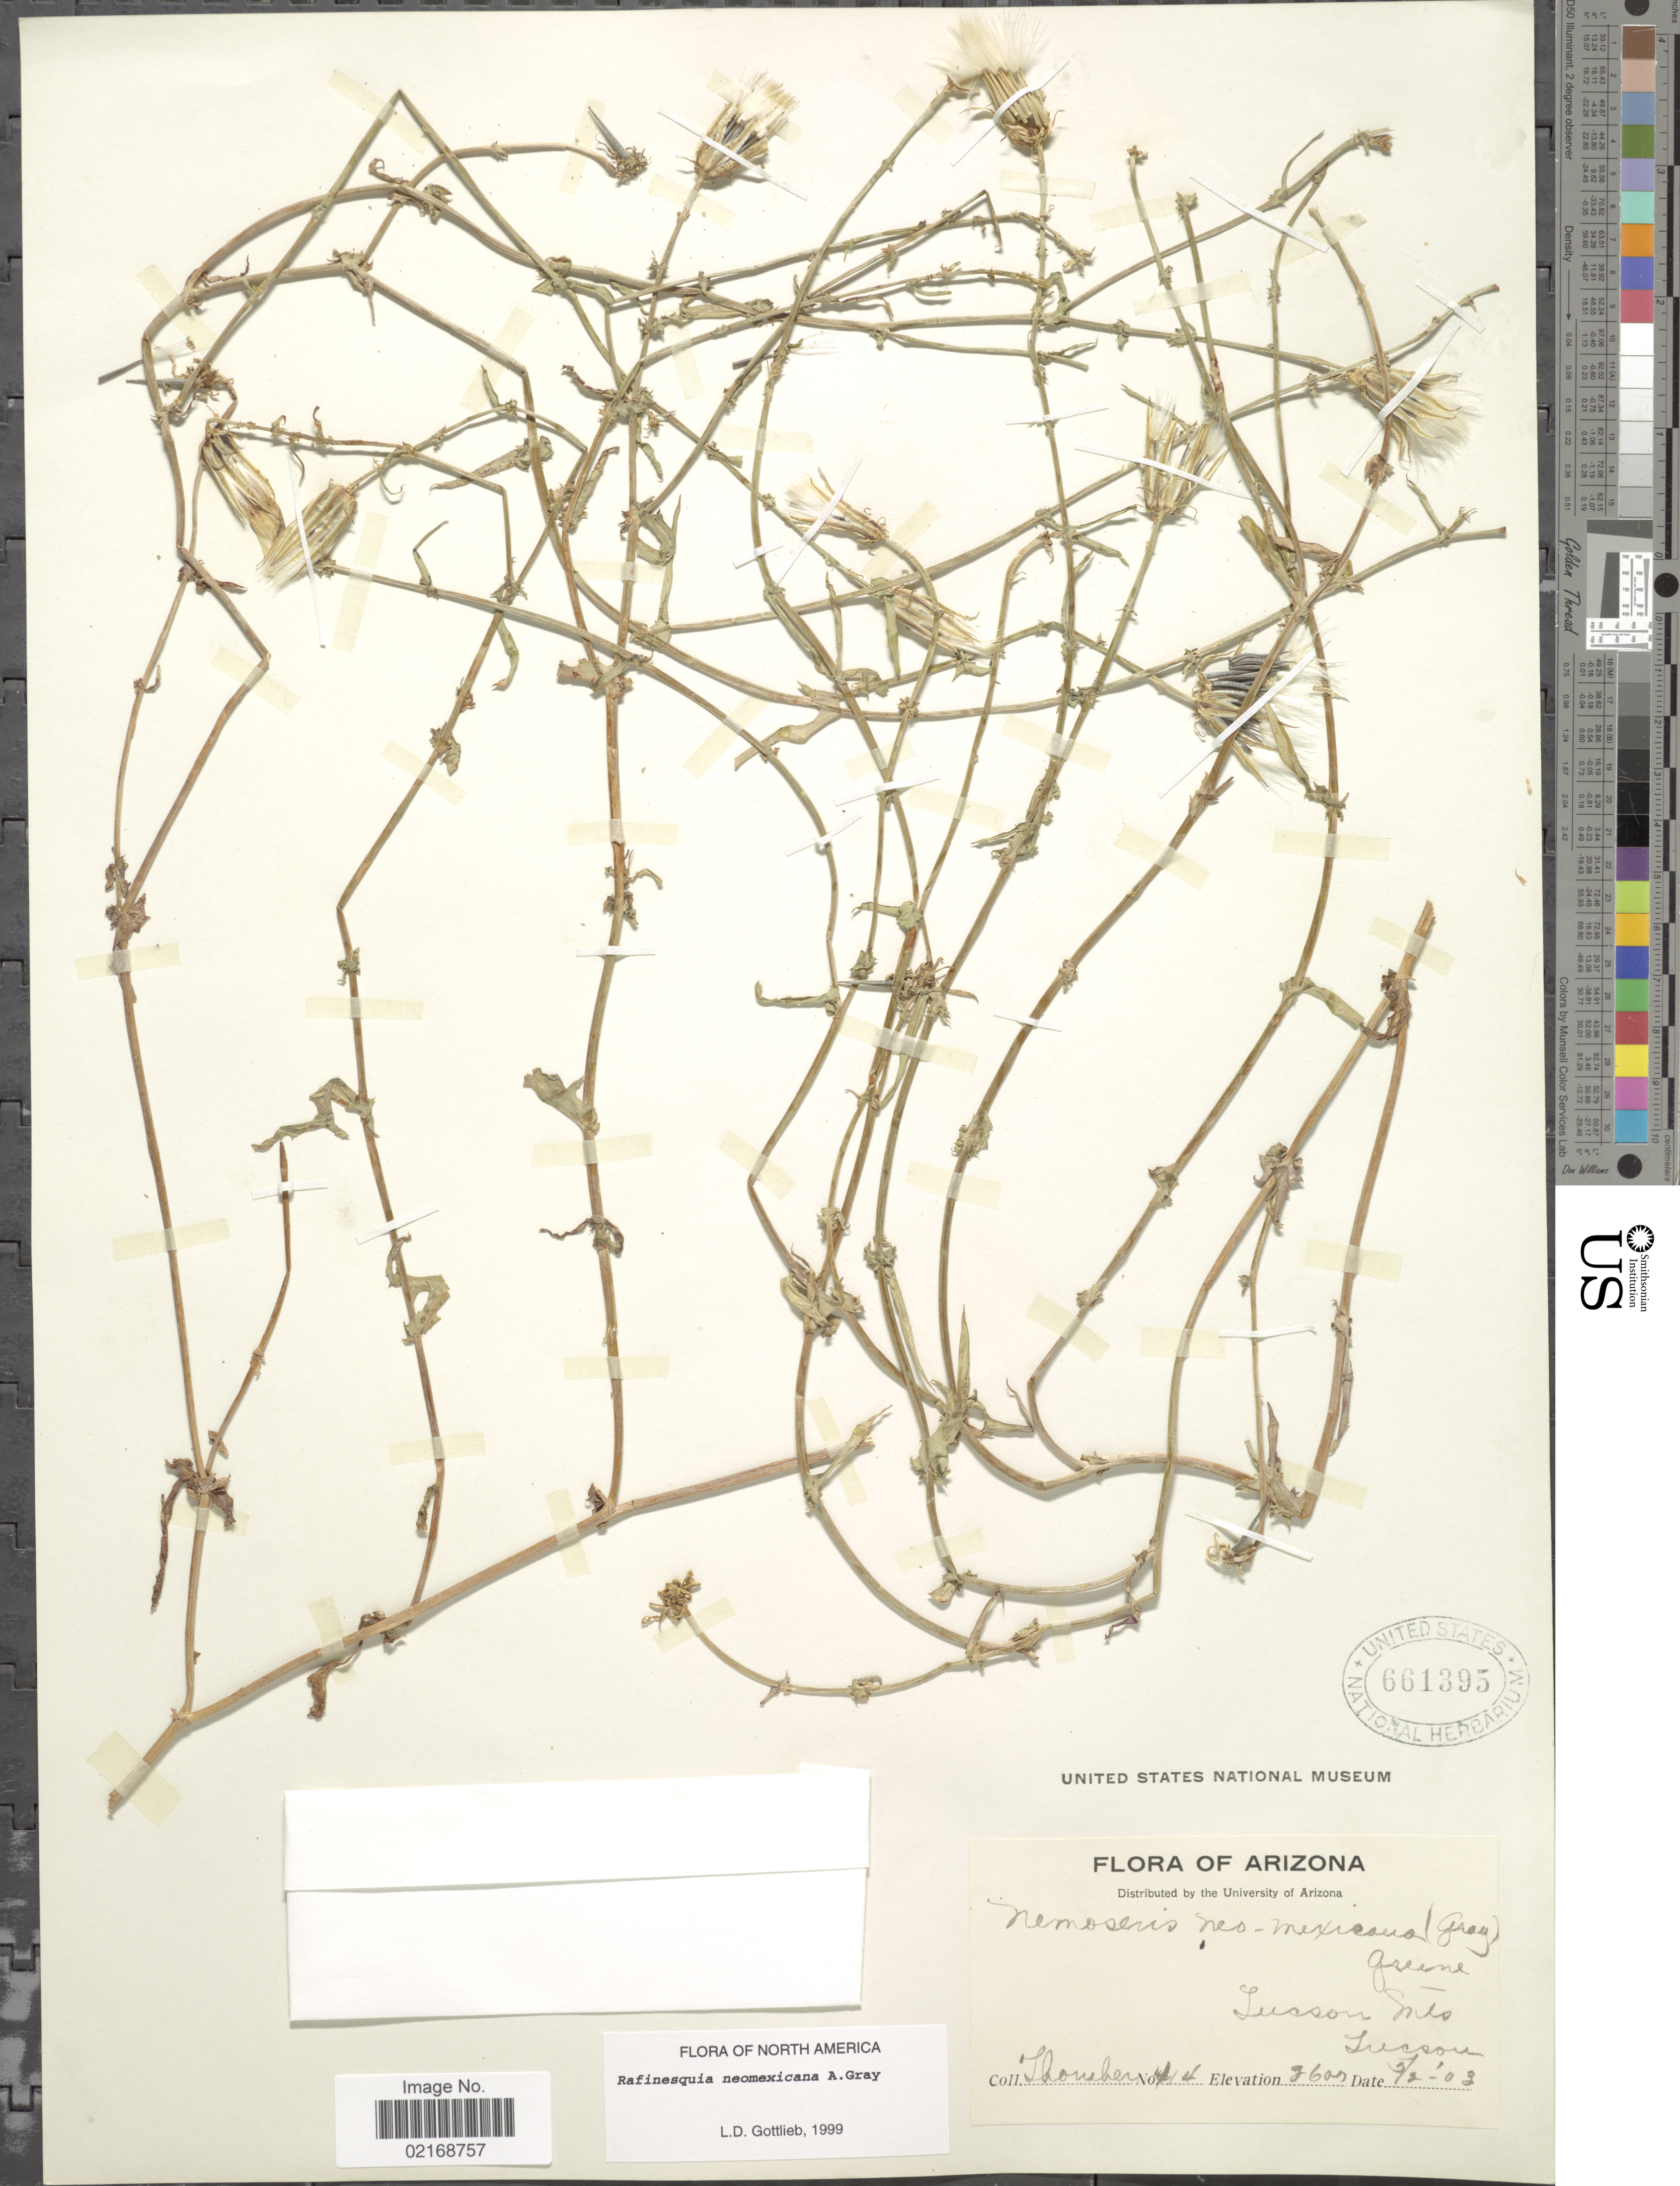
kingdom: Plantae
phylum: Tracheophyta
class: Magnoliopsida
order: Asterales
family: Asteraceae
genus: Rafinesquia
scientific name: Rafinesquia neomexicana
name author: A. Gray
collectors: J. Thornber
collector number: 414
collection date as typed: Transcribed d/m/y: 2/5/03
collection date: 1903-05-02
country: United States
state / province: Arizona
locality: Tucson Mts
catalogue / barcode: US 661395